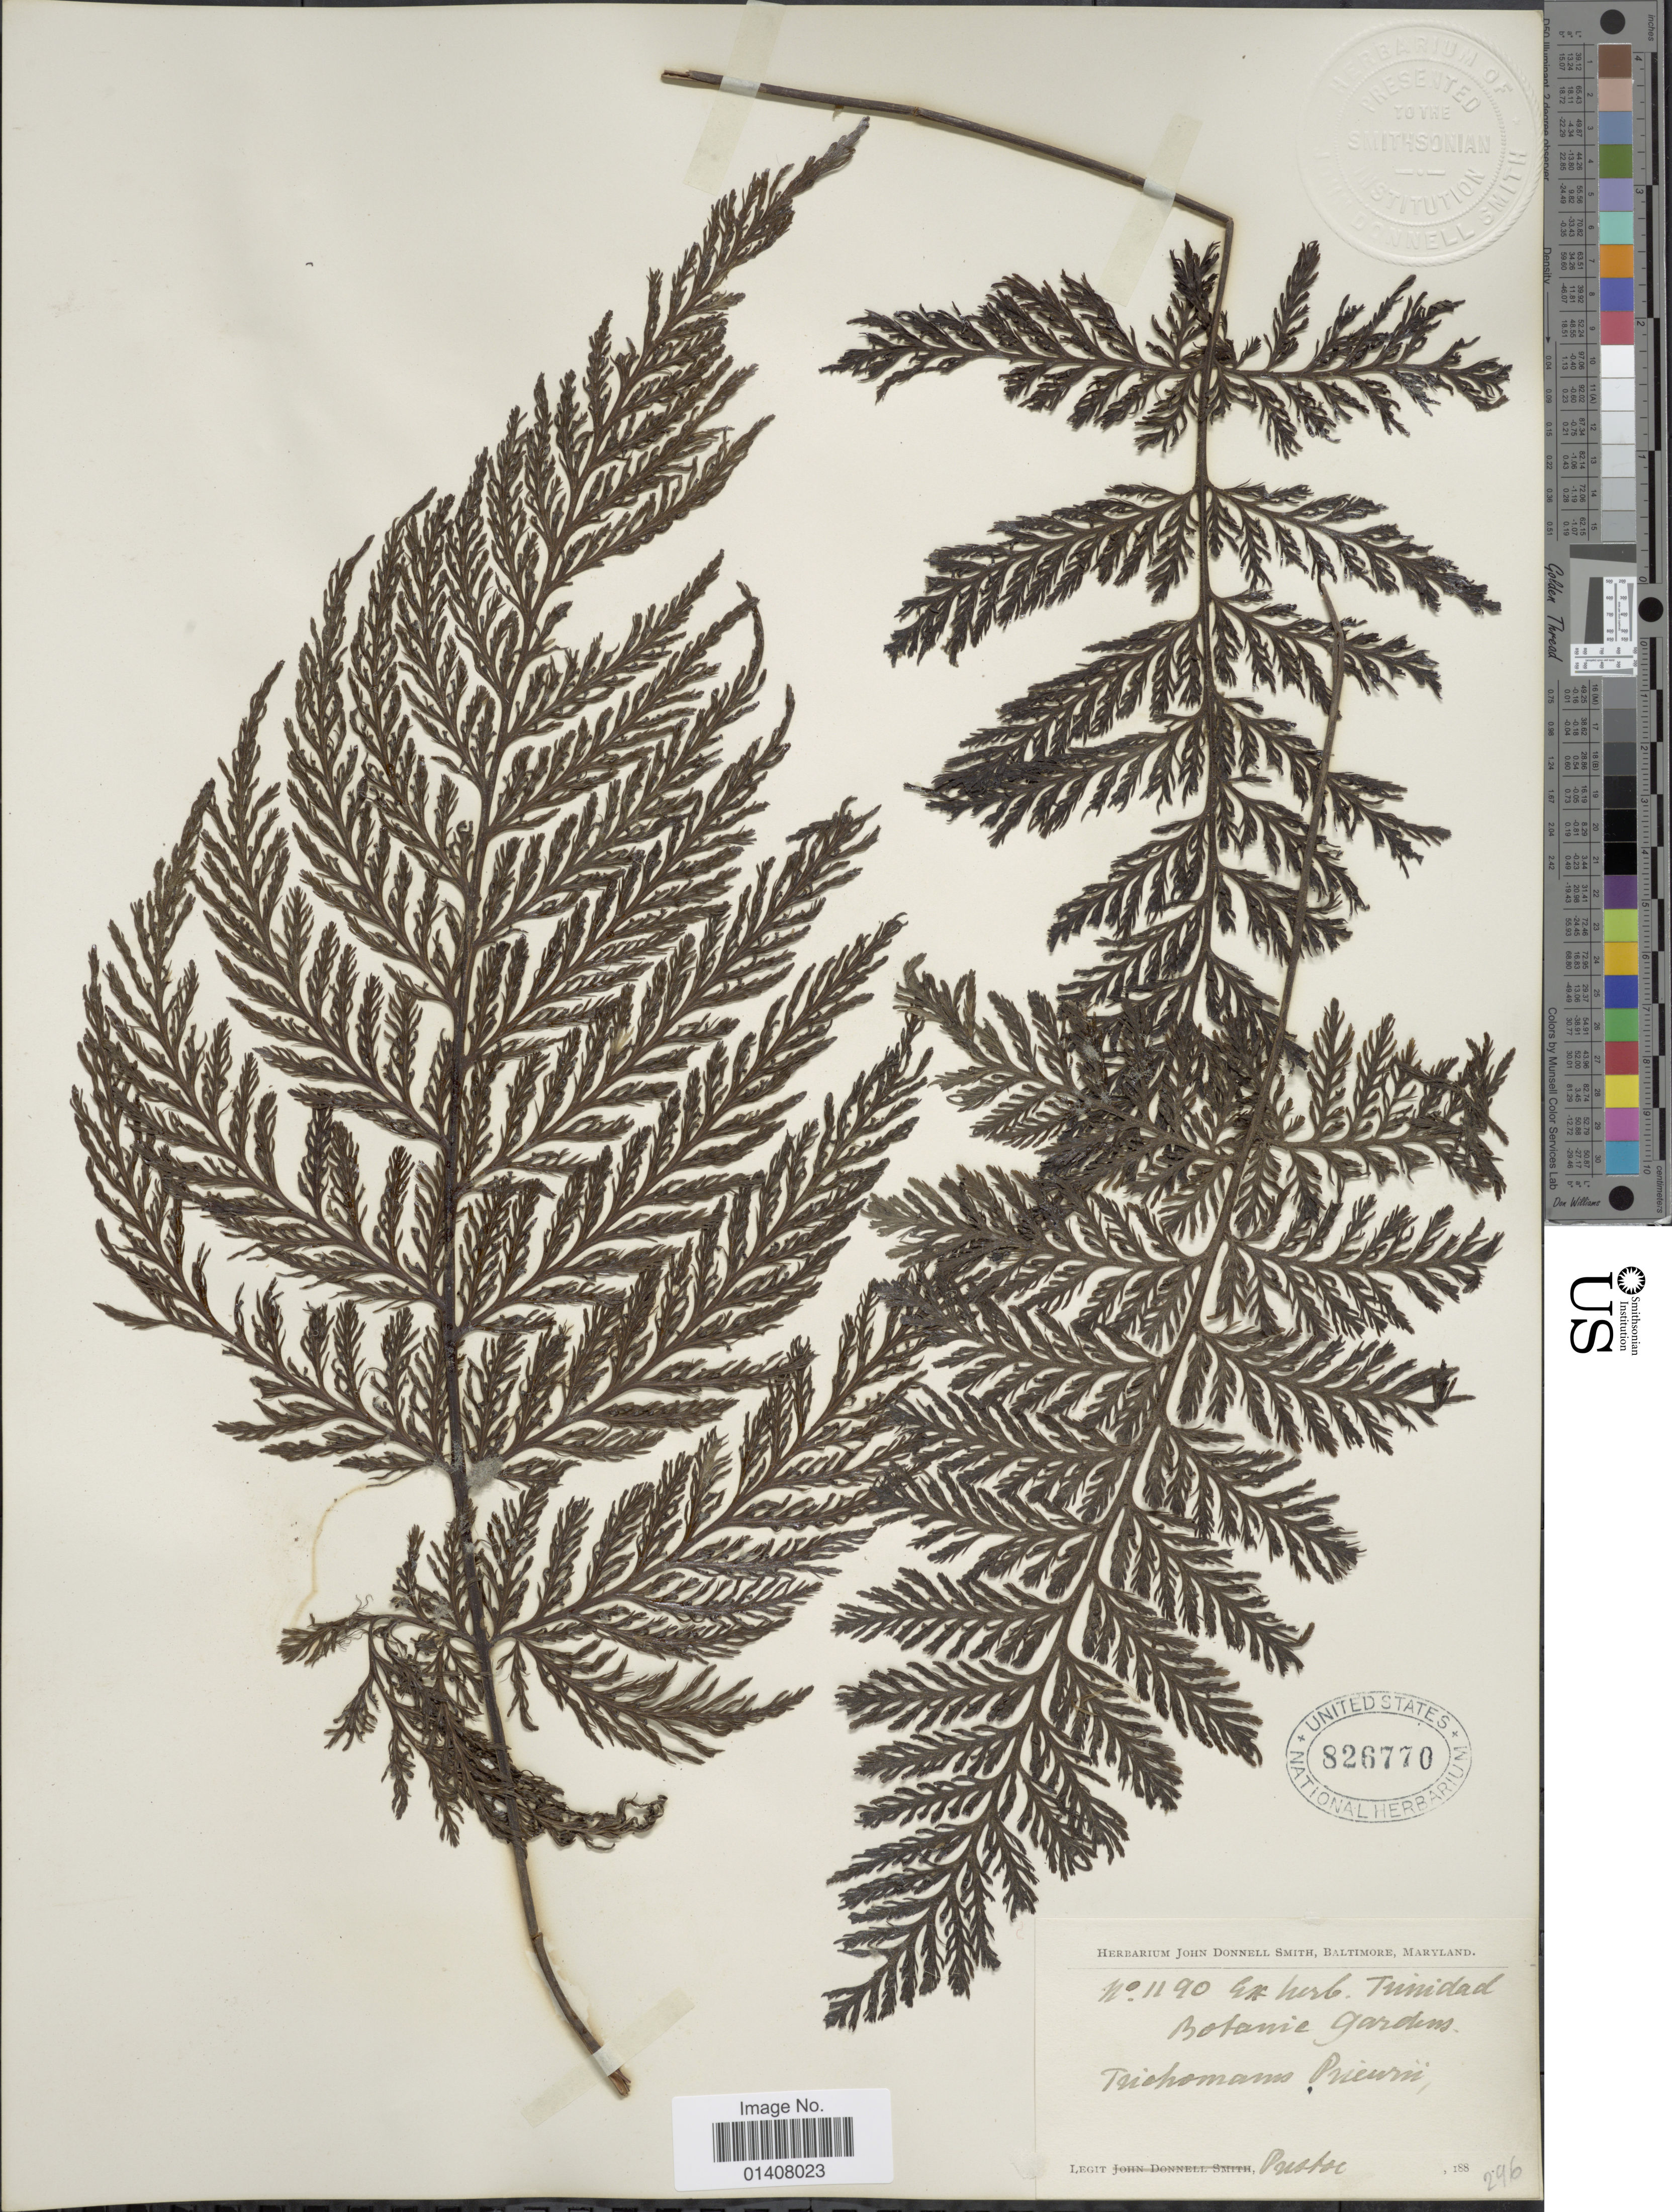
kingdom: Plantae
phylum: Tracheophyta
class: Polypodiopsida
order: Hymenophyllales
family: Hymenophyllaceae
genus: Trichomanes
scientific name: Trichomanes elegans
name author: Rich.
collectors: Preston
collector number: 1190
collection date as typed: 188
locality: Botanical Garden [unsure placement]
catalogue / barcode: US 826770